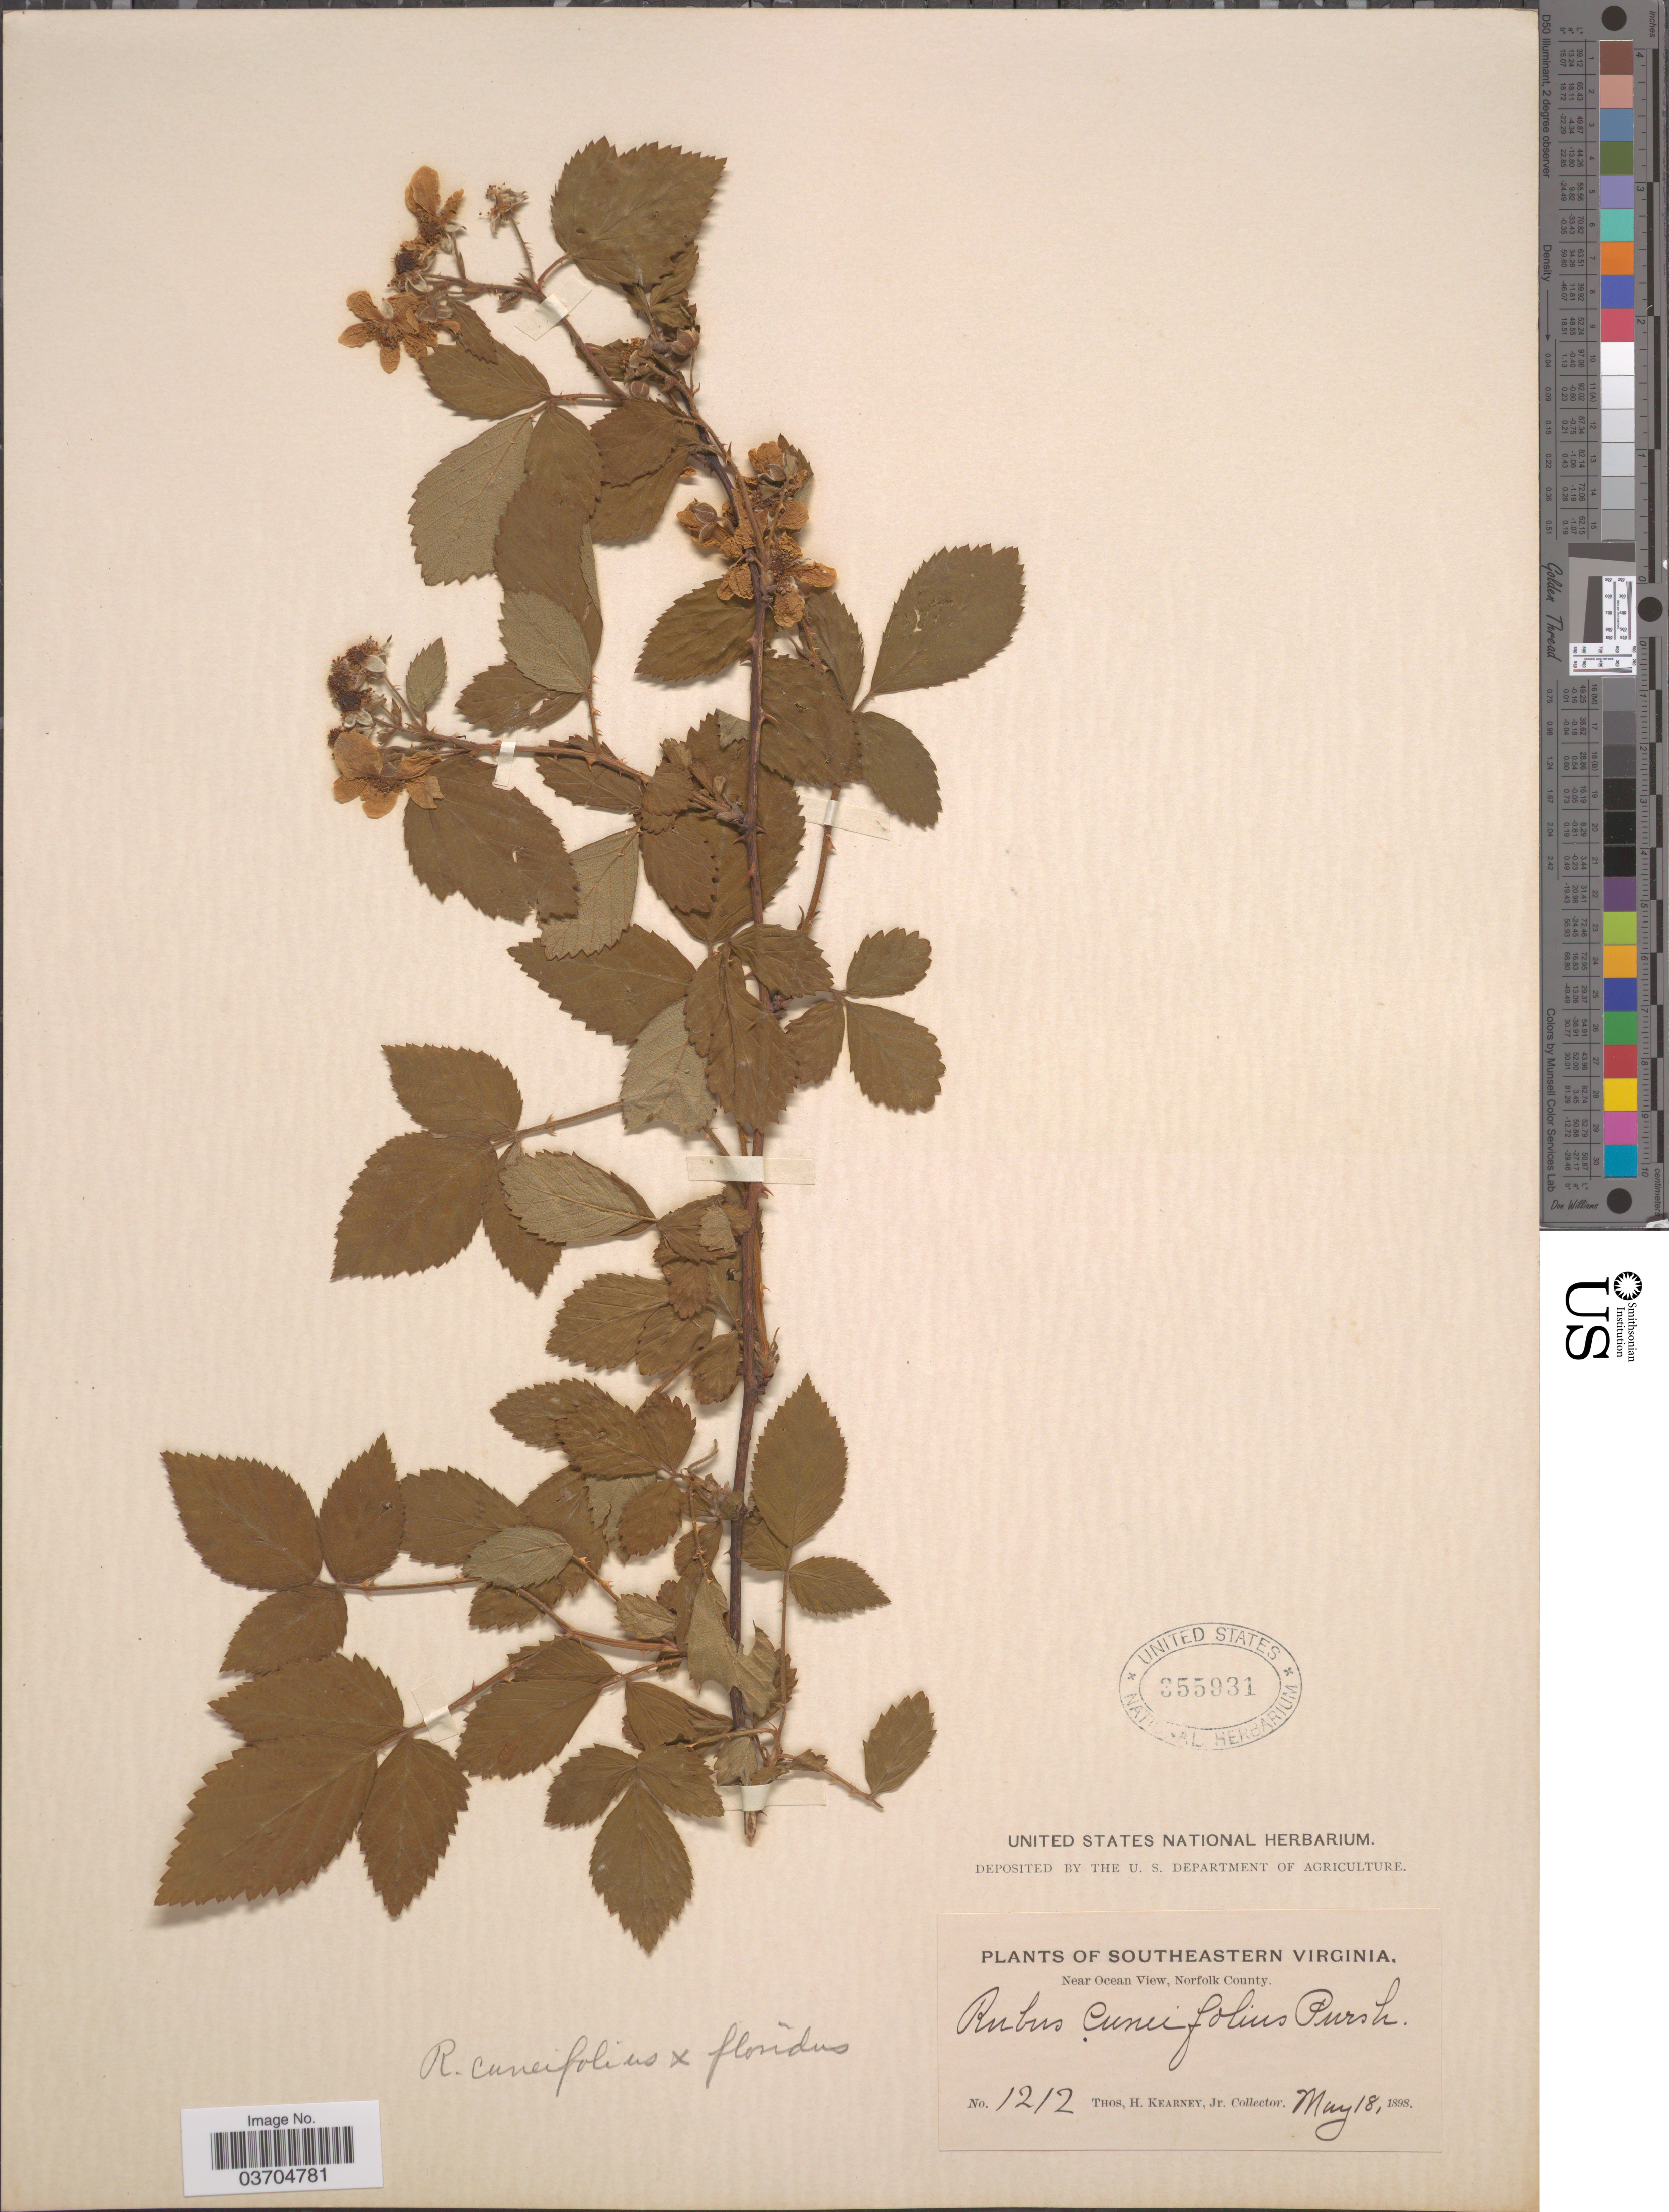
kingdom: Plantae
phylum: Tracheophyta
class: Magnoliopsida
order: Rosales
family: Rosaceae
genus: Rubus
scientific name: Rubus cuneifolius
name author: Pursh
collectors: T. H. Kearney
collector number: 1212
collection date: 1898-05-18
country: United States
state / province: Virginia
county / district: City of Norfolk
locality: Southeastern Virginia. Near Ocean View, Norfolk County.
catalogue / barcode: US 355931